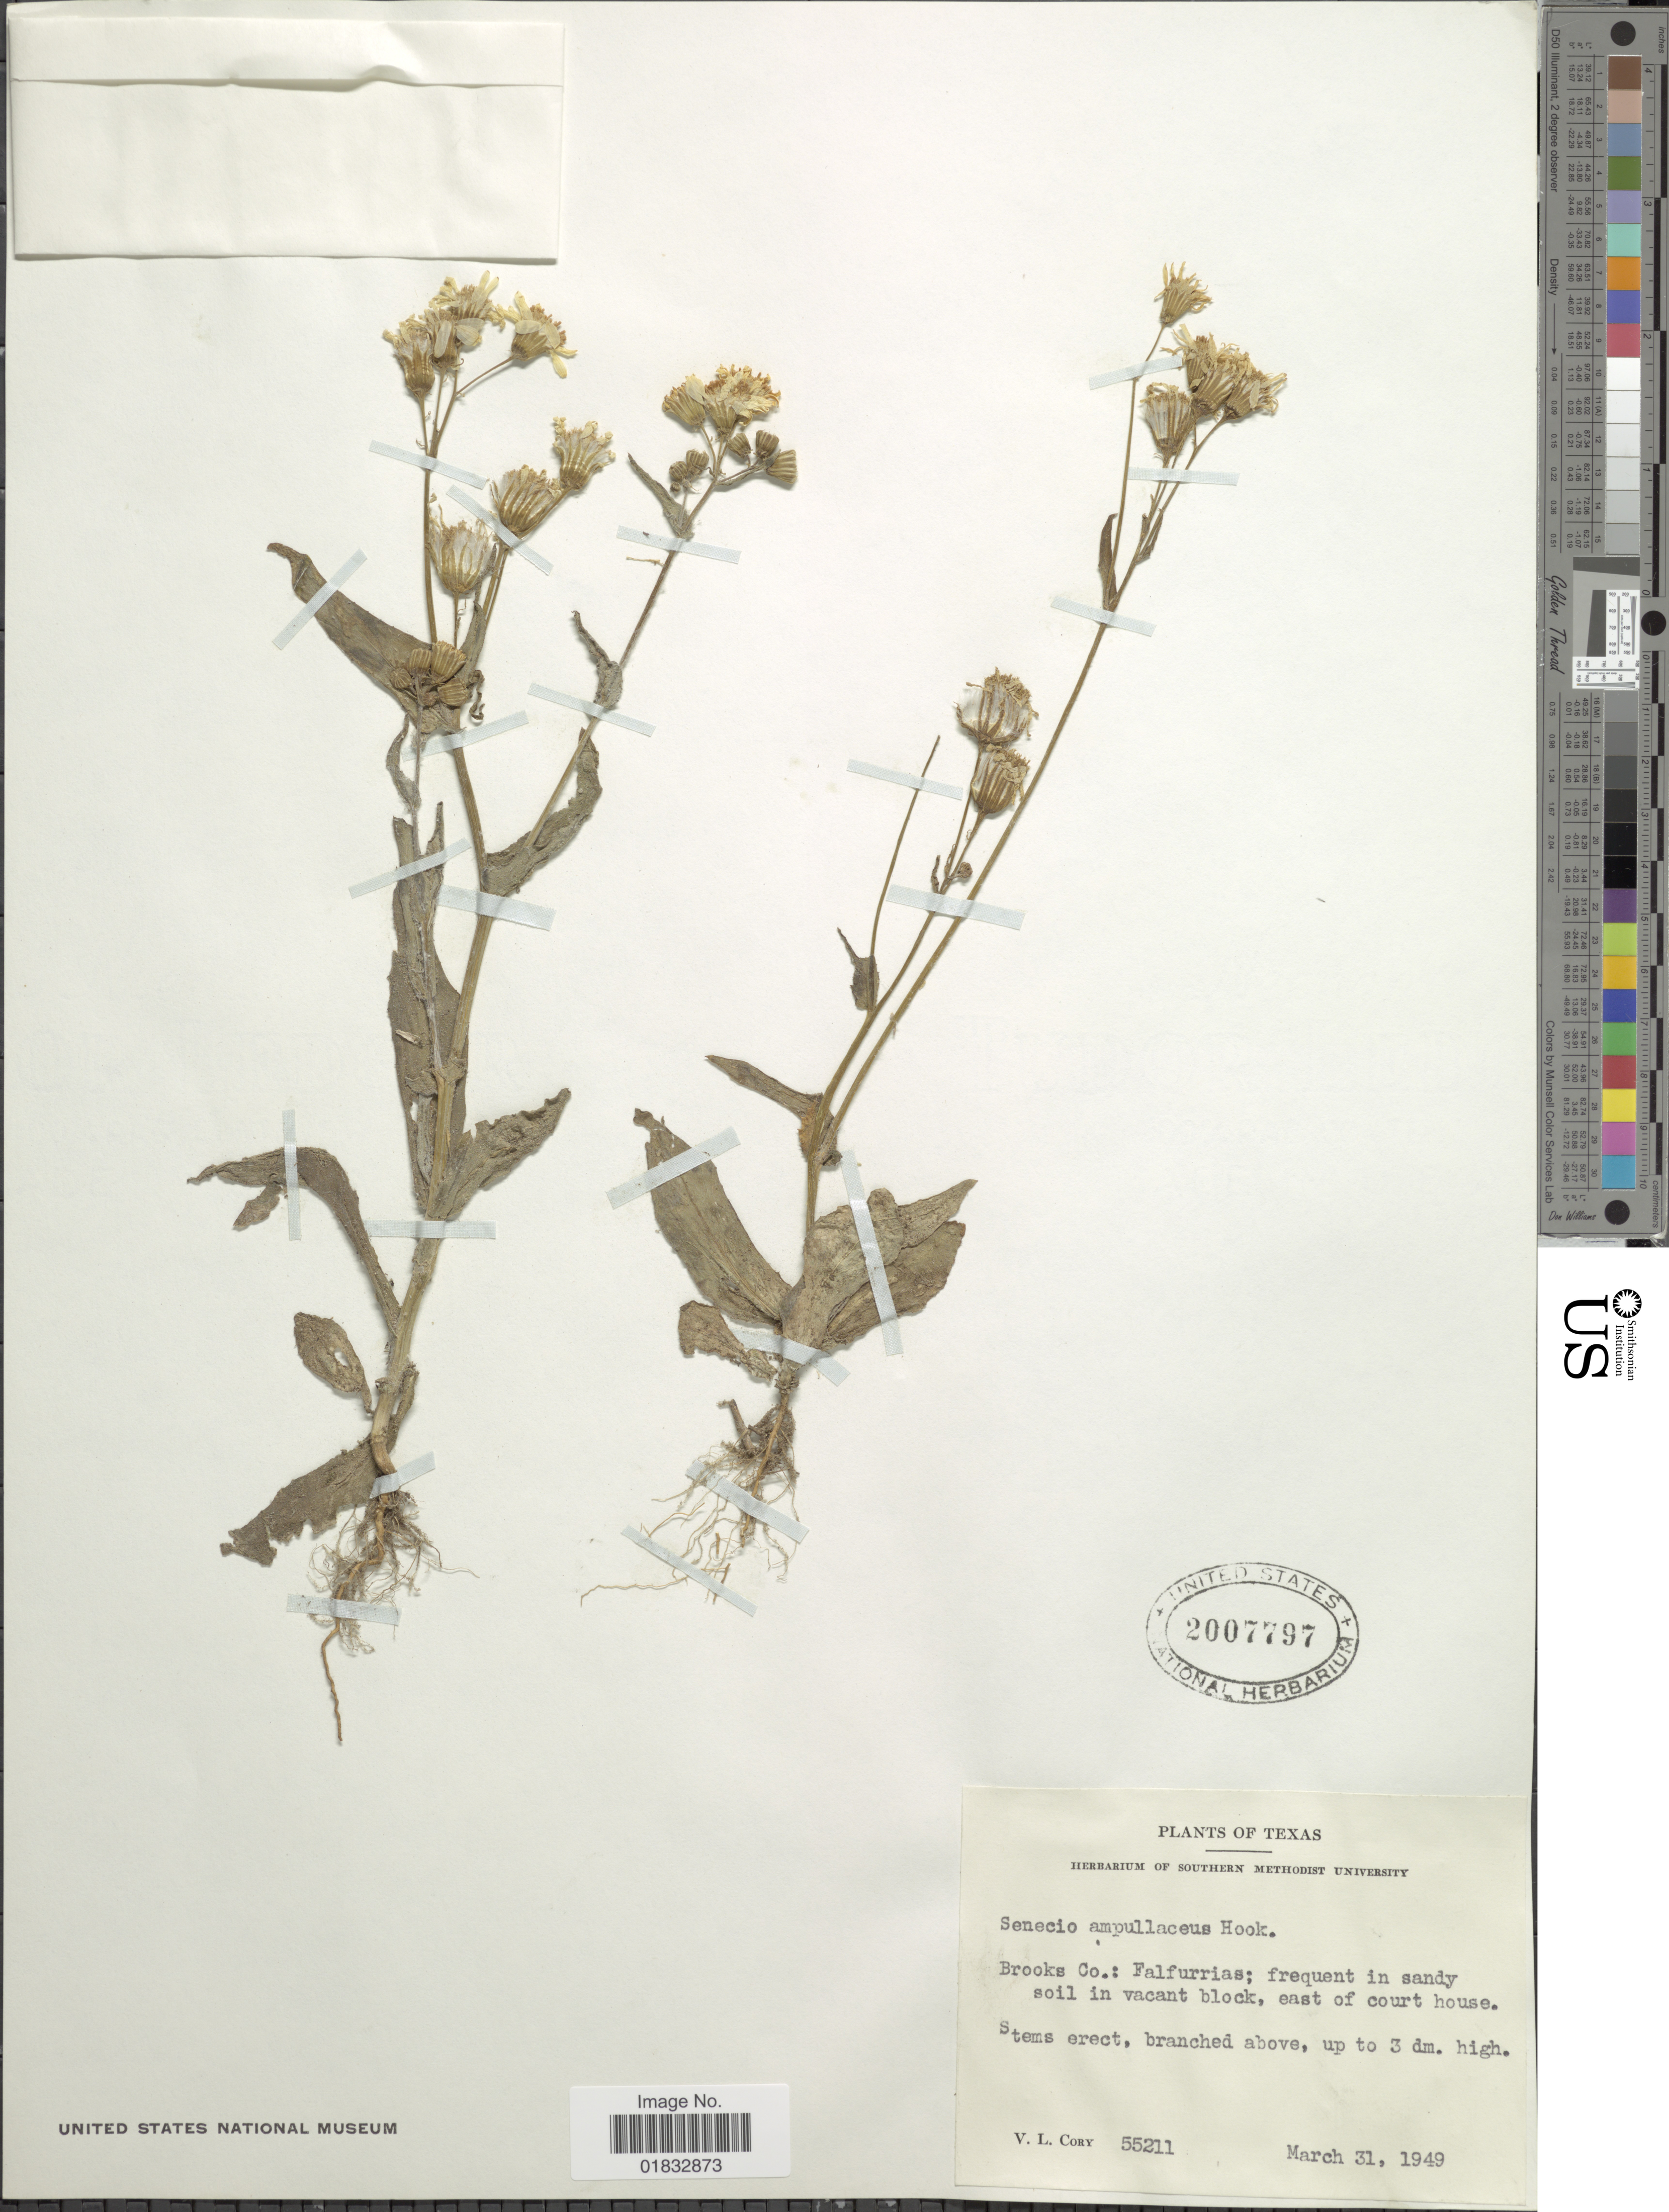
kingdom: Plantae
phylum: Tracheophyta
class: Magnoliopsida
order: Asterales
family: Asteraceae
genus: Senecio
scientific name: Senecio ampullaceus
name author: Hook.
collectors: V. Cory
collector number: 55211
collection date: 1949-03-31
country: United States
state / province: Texas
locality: Brooks Co: Falfurrias; frequent in sandy soil in vacant block, east of court house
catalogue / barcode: US 2007797